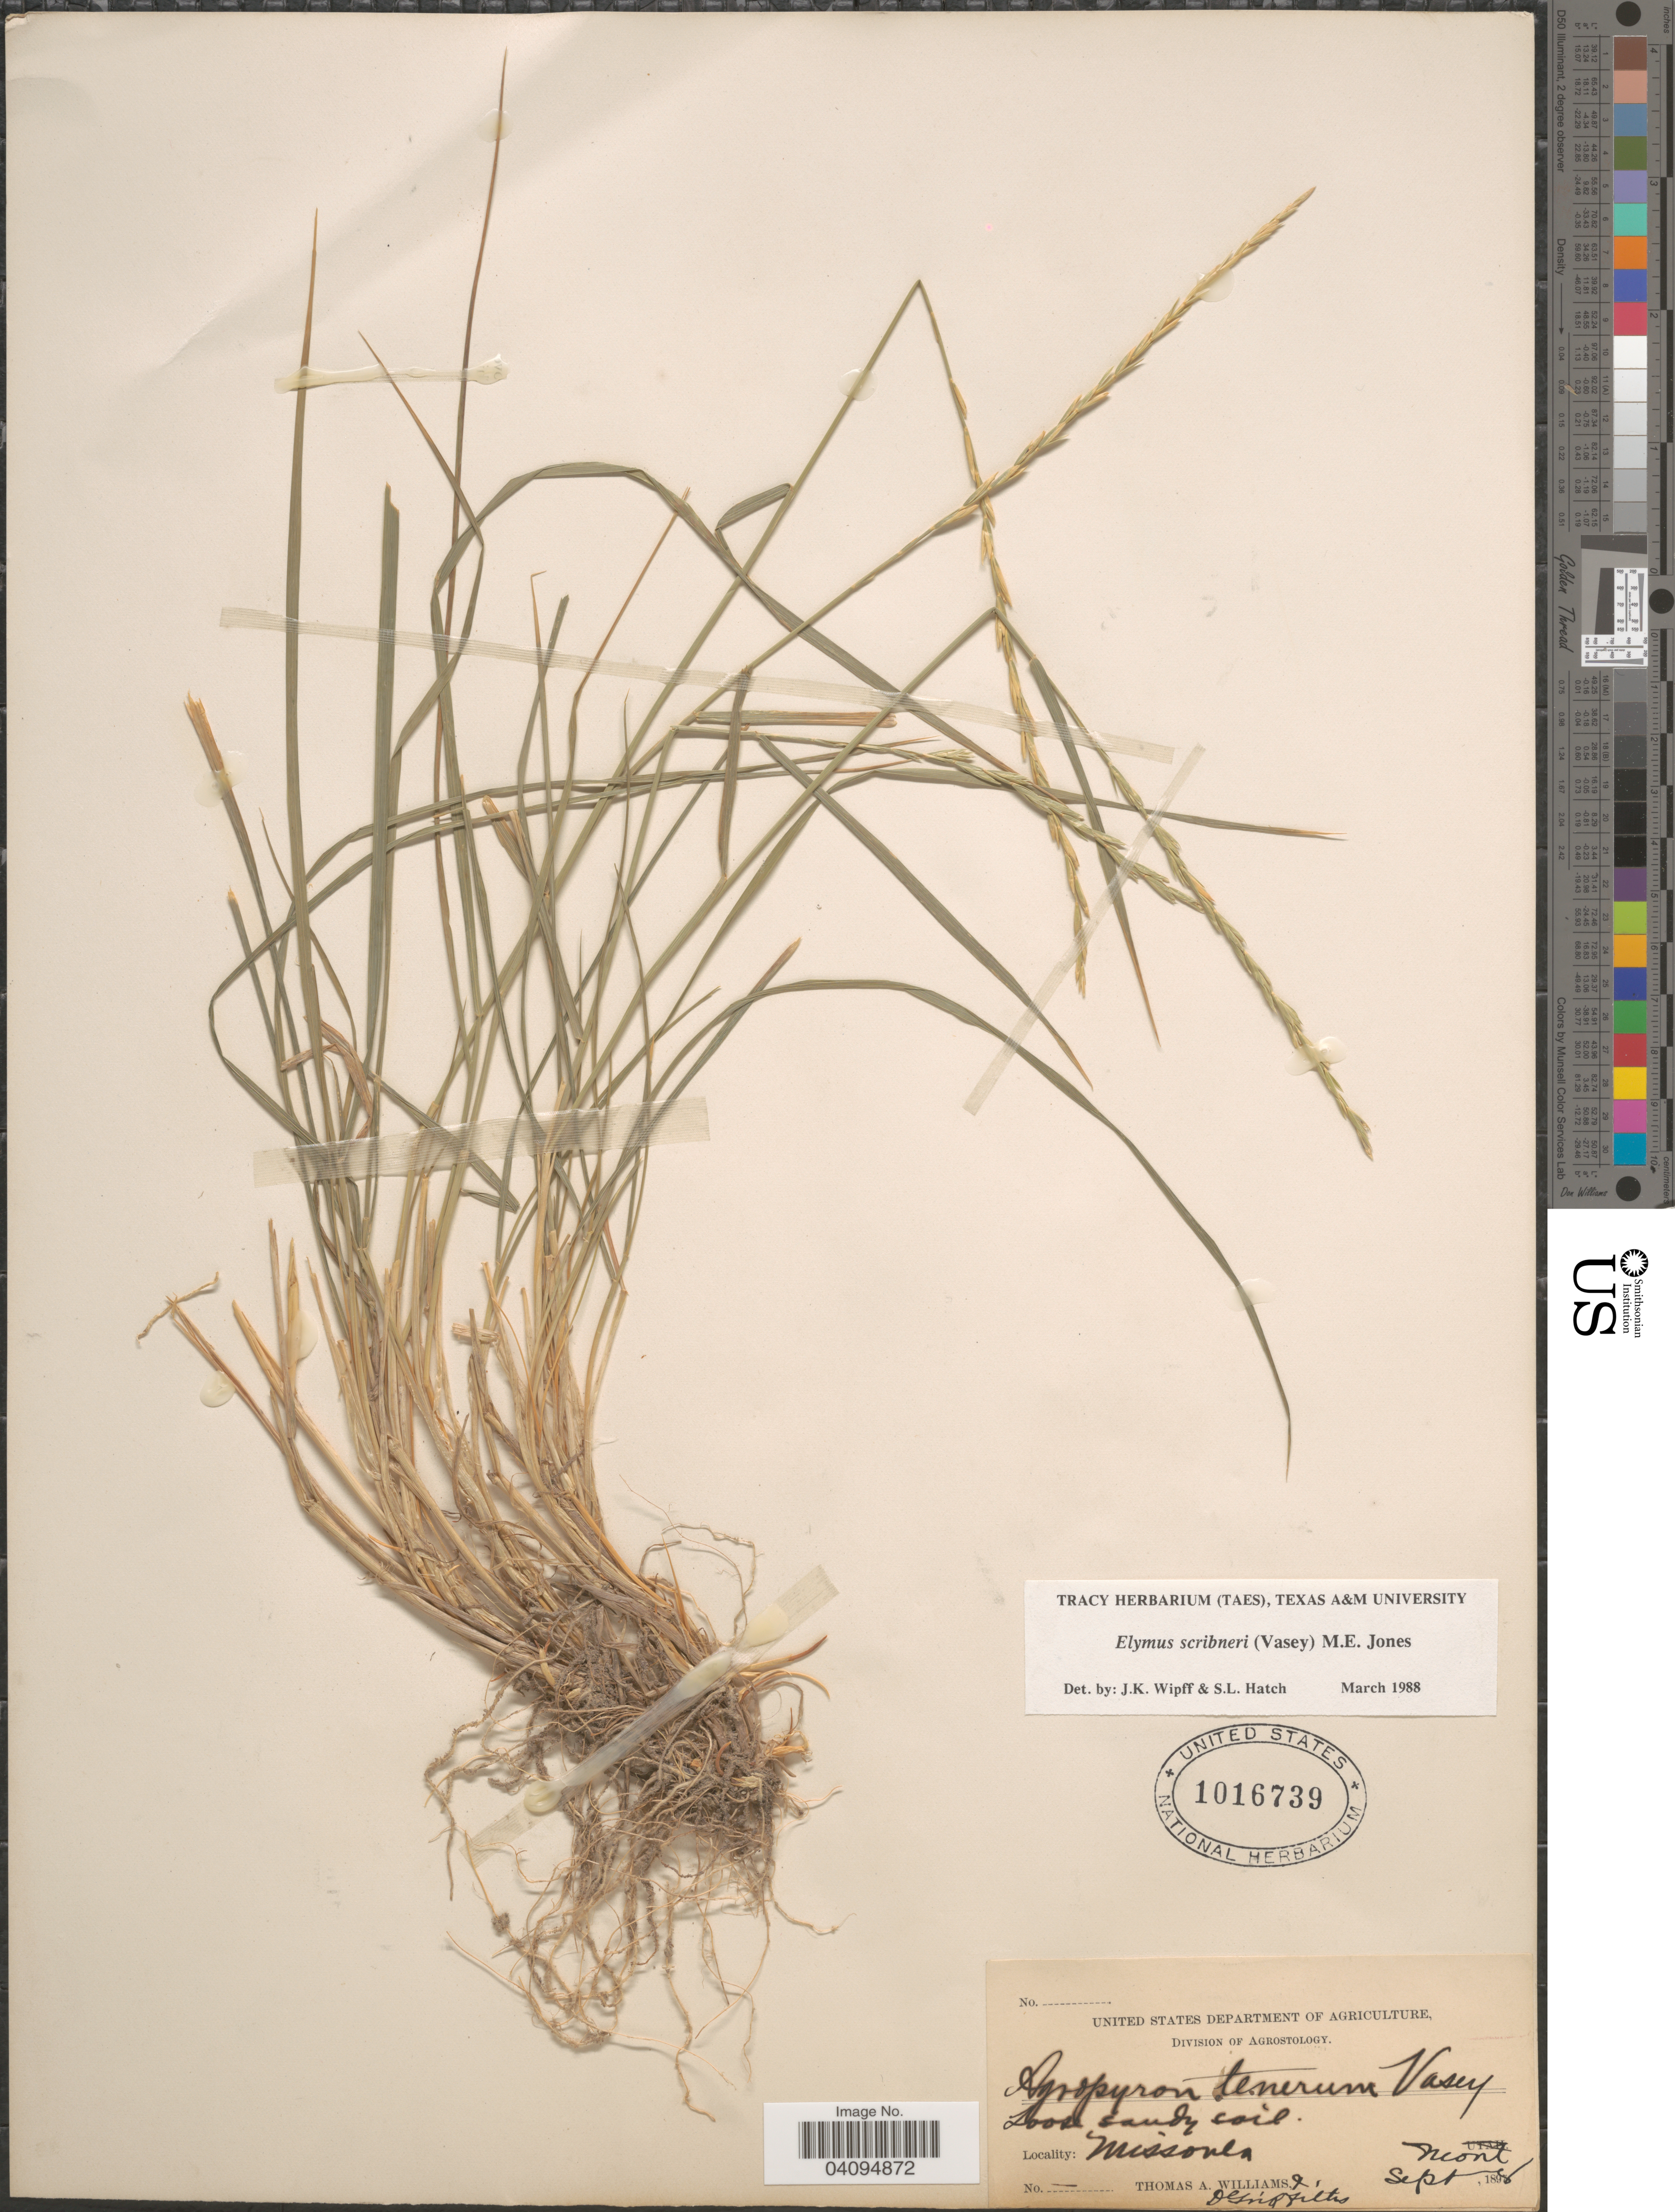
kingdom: Plantae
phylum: Tracheophyta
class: Liliopsida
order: Poales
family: Poaceae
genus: Elymus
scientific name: Elymus scribneri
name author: (Vasey) M.E. Jones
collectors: T. A. Williams & D. Griffiths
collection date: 1898-09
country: United States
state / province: Montana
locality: Loose sandy soil. Missoula.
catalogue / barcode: US 1016739